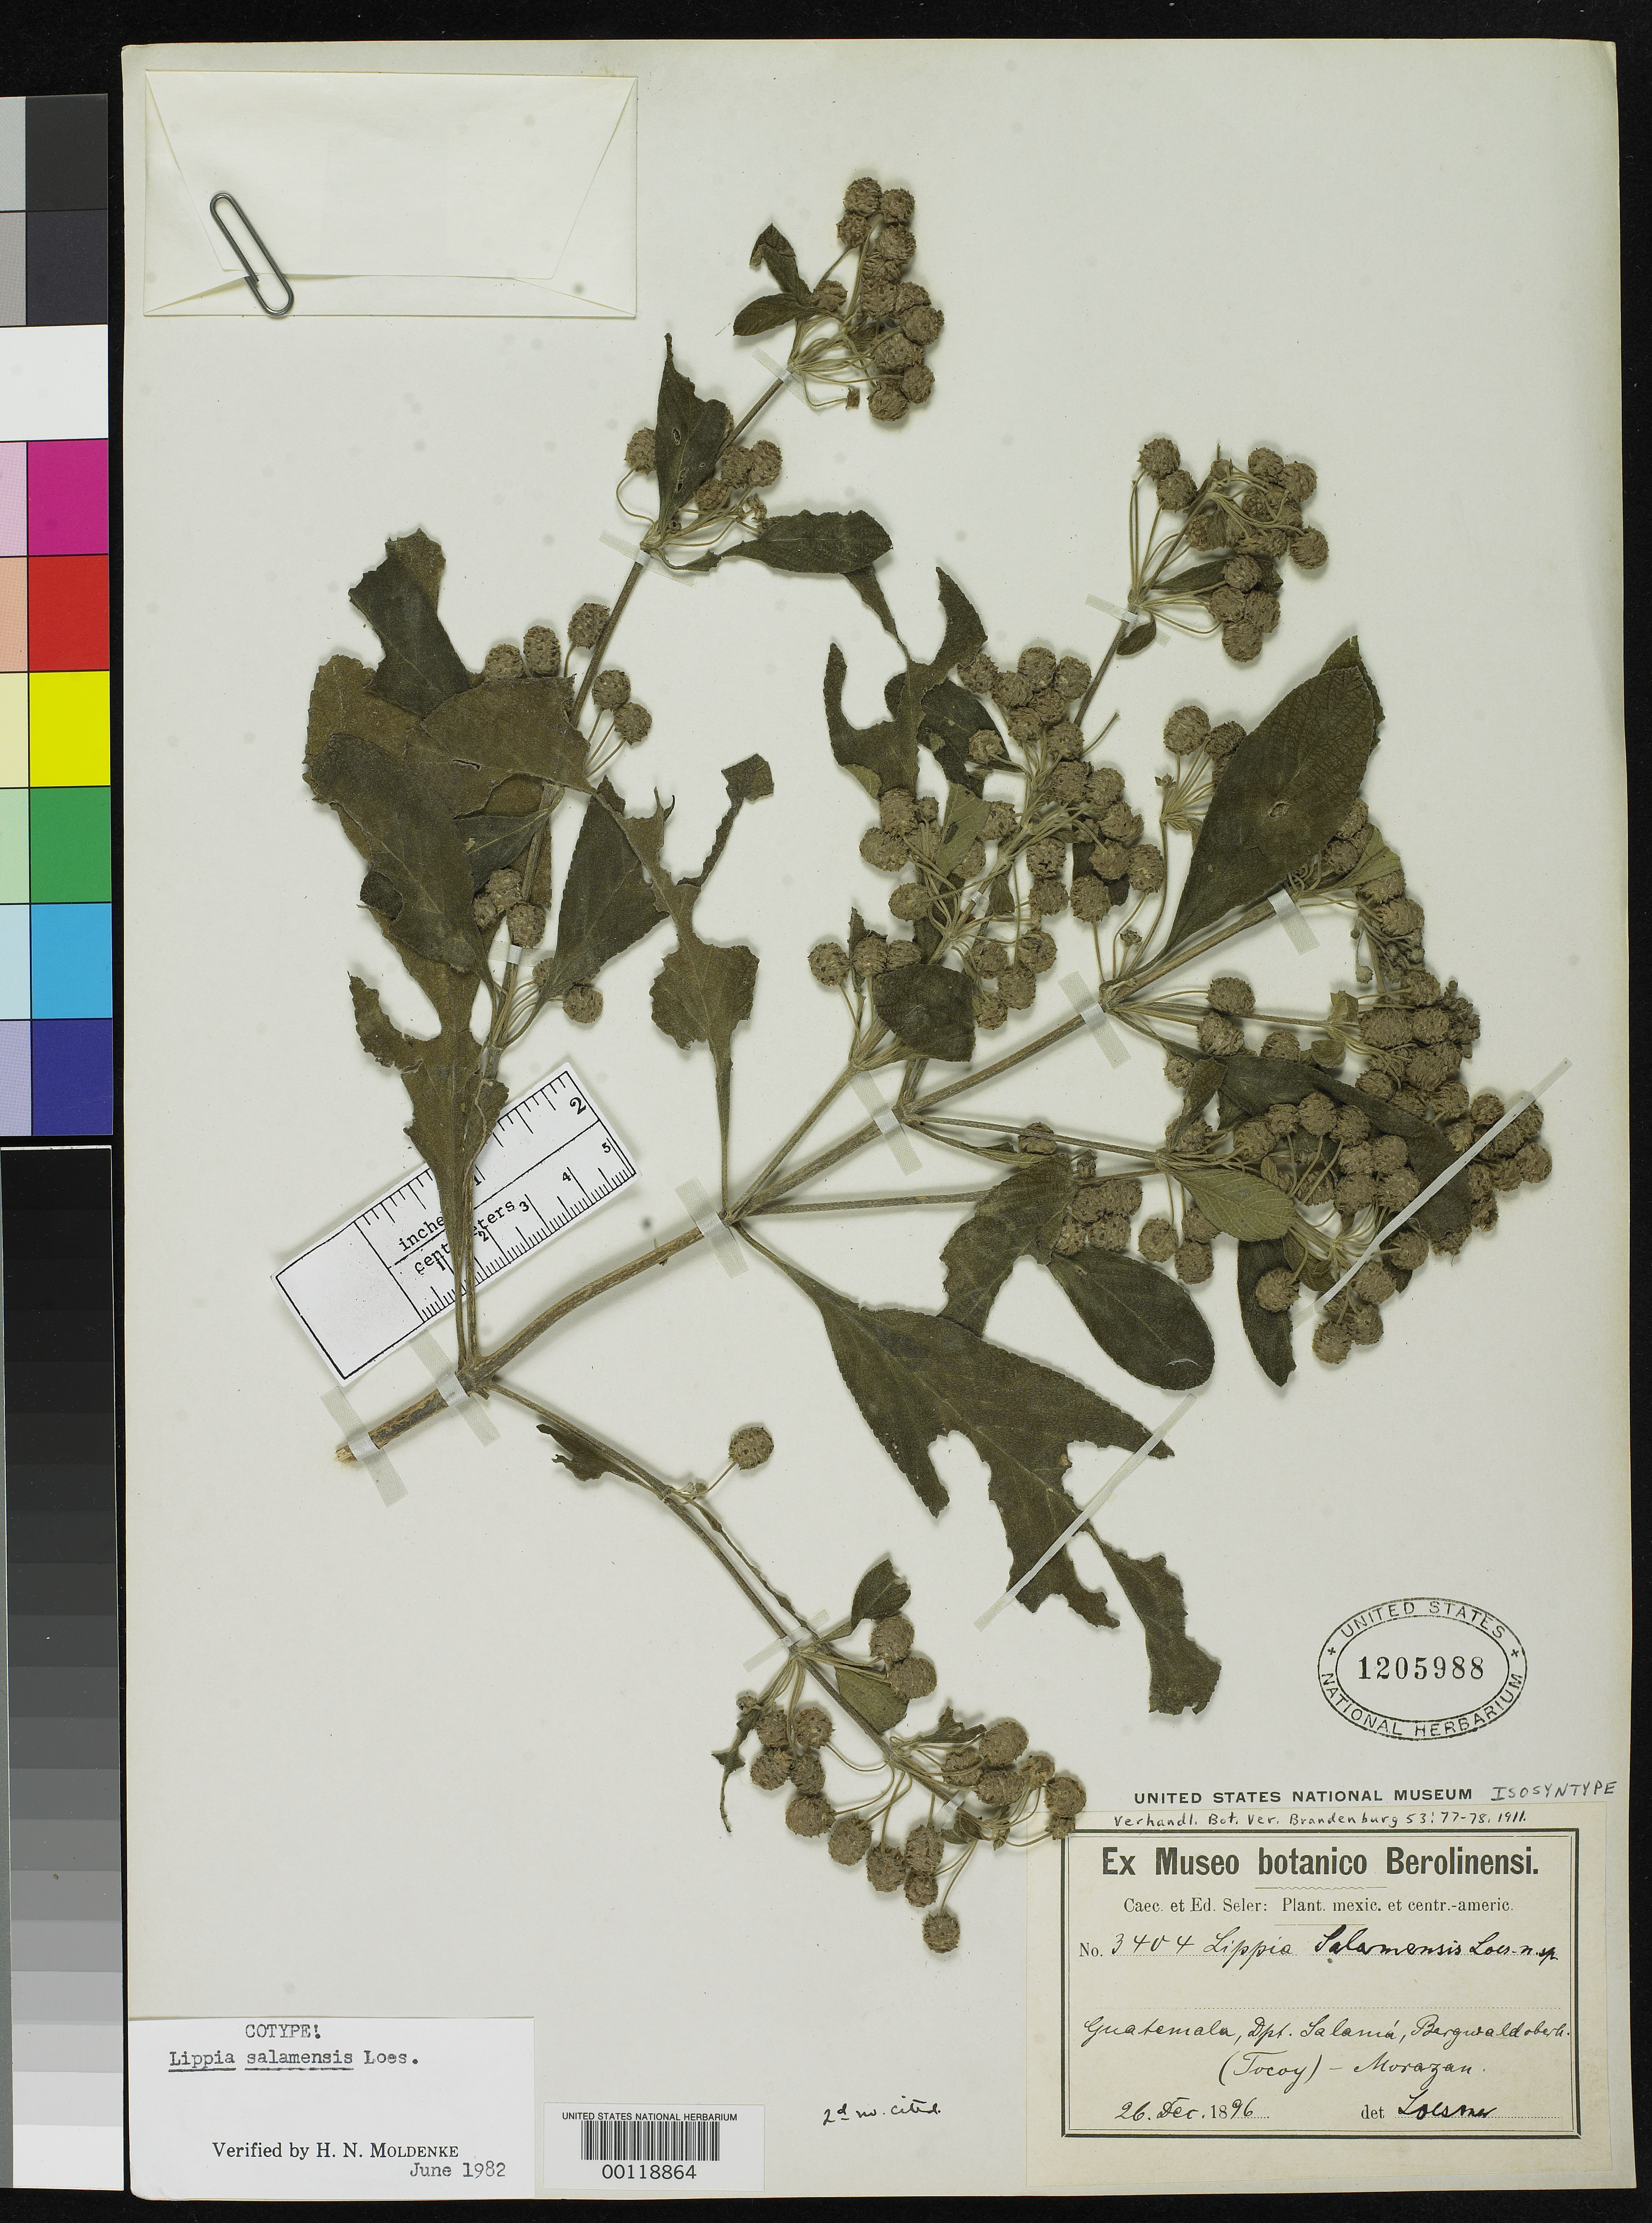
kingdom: Plantae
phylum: Tracheophyta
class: Magnoliopsida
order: Lamiales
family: Verbenaceae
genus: Lippia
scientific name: Lippia salamensis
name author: Loes.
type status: Isosyntype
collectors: E. Seler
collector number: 3404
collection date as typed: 26 Dec 1896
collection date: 1896-12-26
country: Honduras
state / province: Fco. Morazán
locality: Bergwaldobeh, (Lalania).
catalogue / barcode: US 1205988